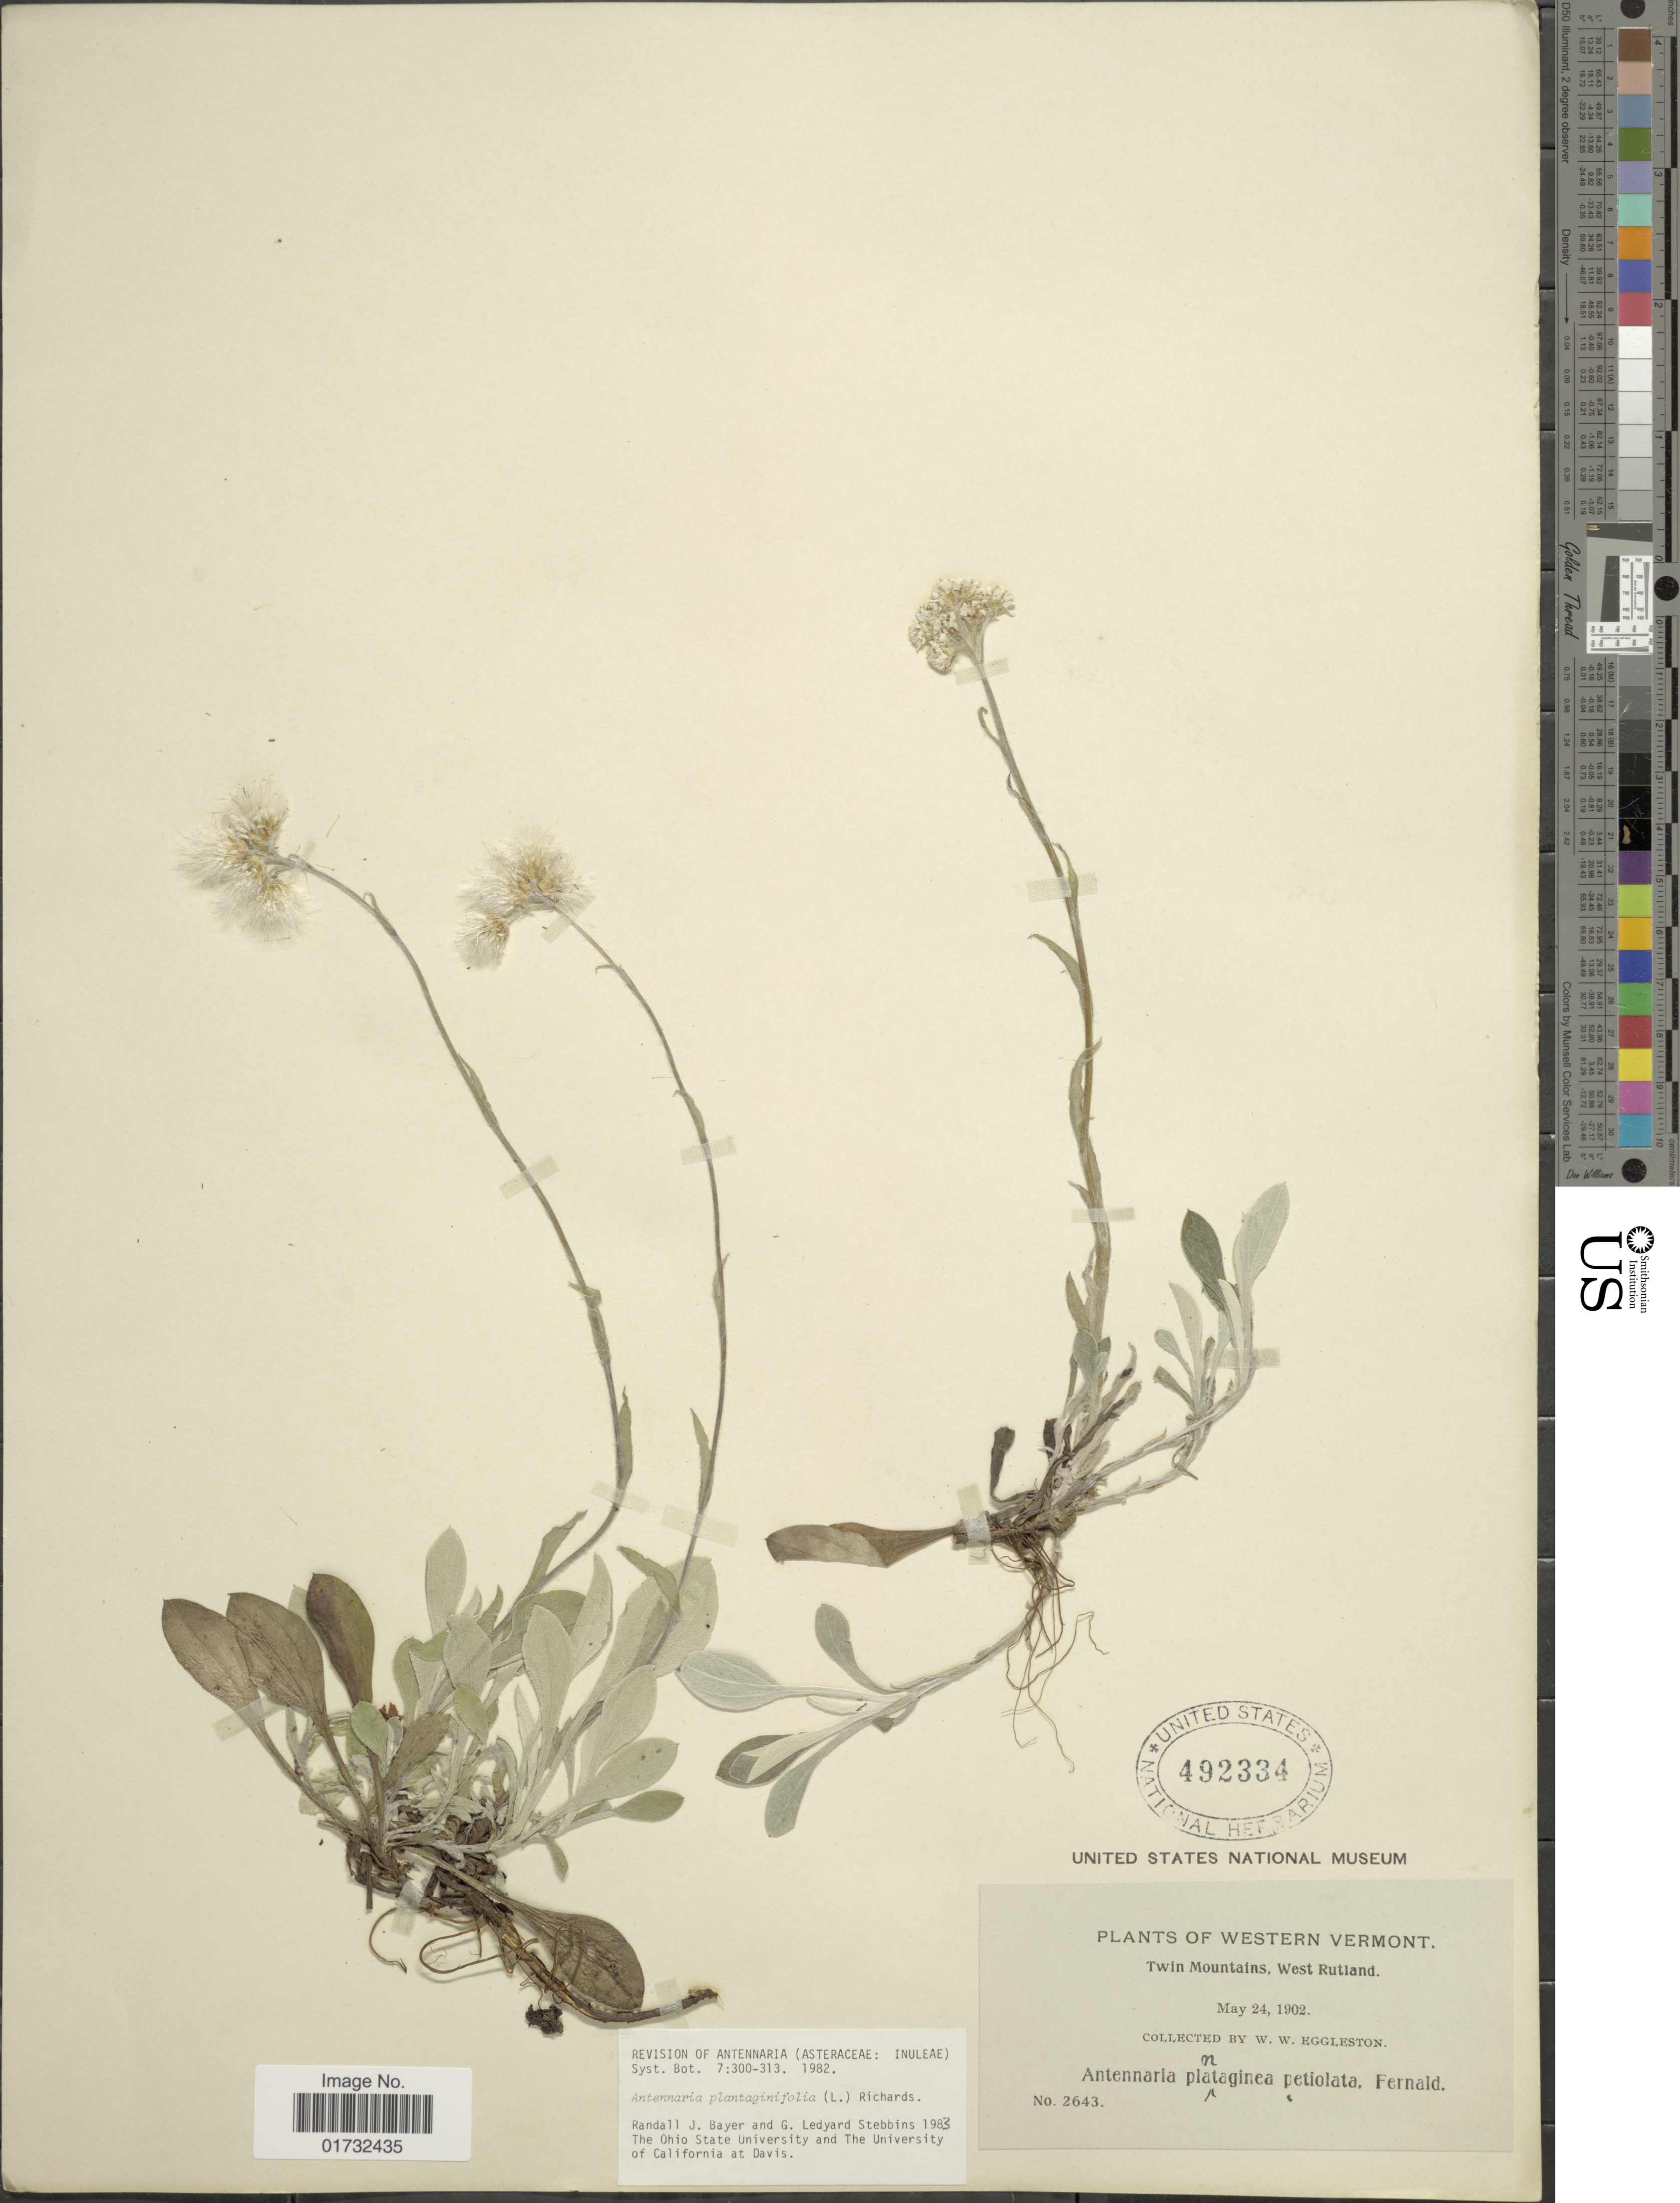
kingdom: Plantae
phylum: Tracheophyta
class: Magnoliopsida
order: Asterales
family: Asteraceae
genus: Antennaria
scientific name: Antennaria plantaginifolia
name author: (L.) Richardson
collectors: W. W. Eggleston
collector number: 2643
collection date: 1902-05-24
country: United States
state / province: Vermont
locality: Western Vermont. Twin Mountains, West Rutland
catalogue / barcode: US 492334